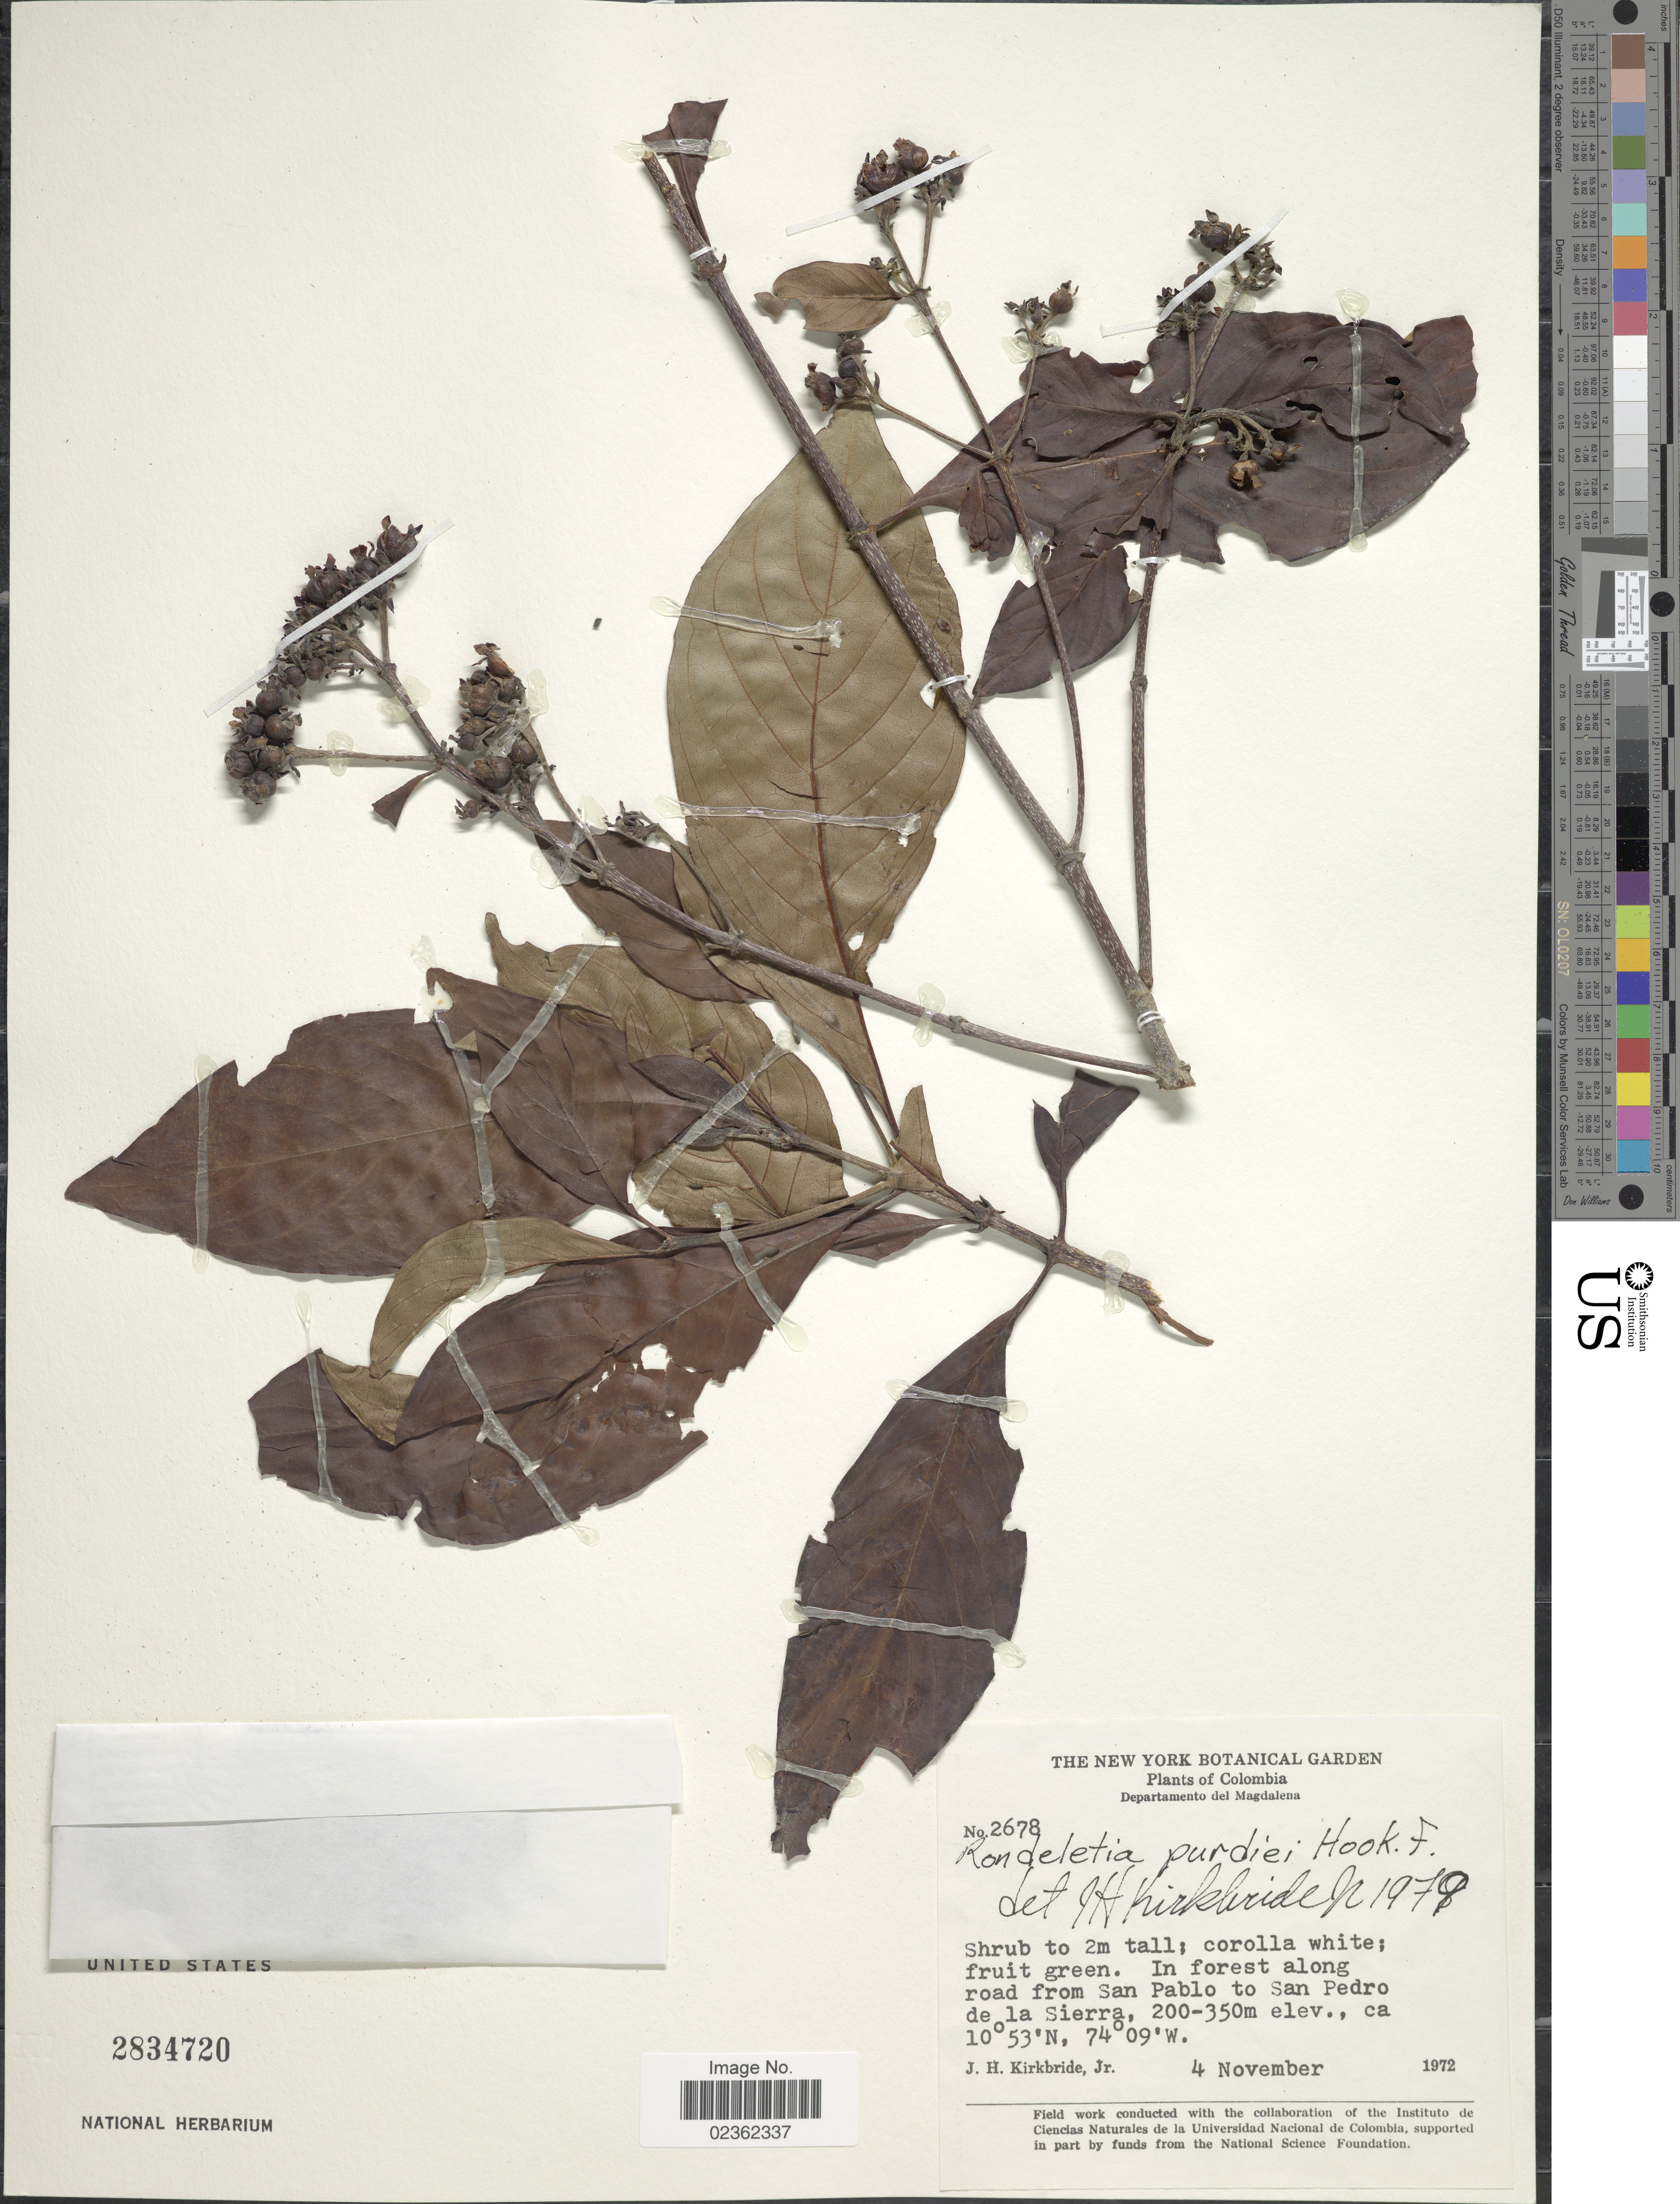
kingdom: Plantae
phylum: Tracheophyta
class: Magnoliopsida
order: Gentianales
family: Rubiaceae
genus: Rondeletia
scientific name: Rondeletia purdiei var. purdiei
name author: Hook. f.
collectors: J. H. Kirkbride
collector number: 2678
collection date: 1972-11-04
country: Colombia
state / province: Magdalena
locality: In forest along road from San Pablo to San Pedro de la Sierra.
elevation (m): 200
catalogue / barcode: US 2834720